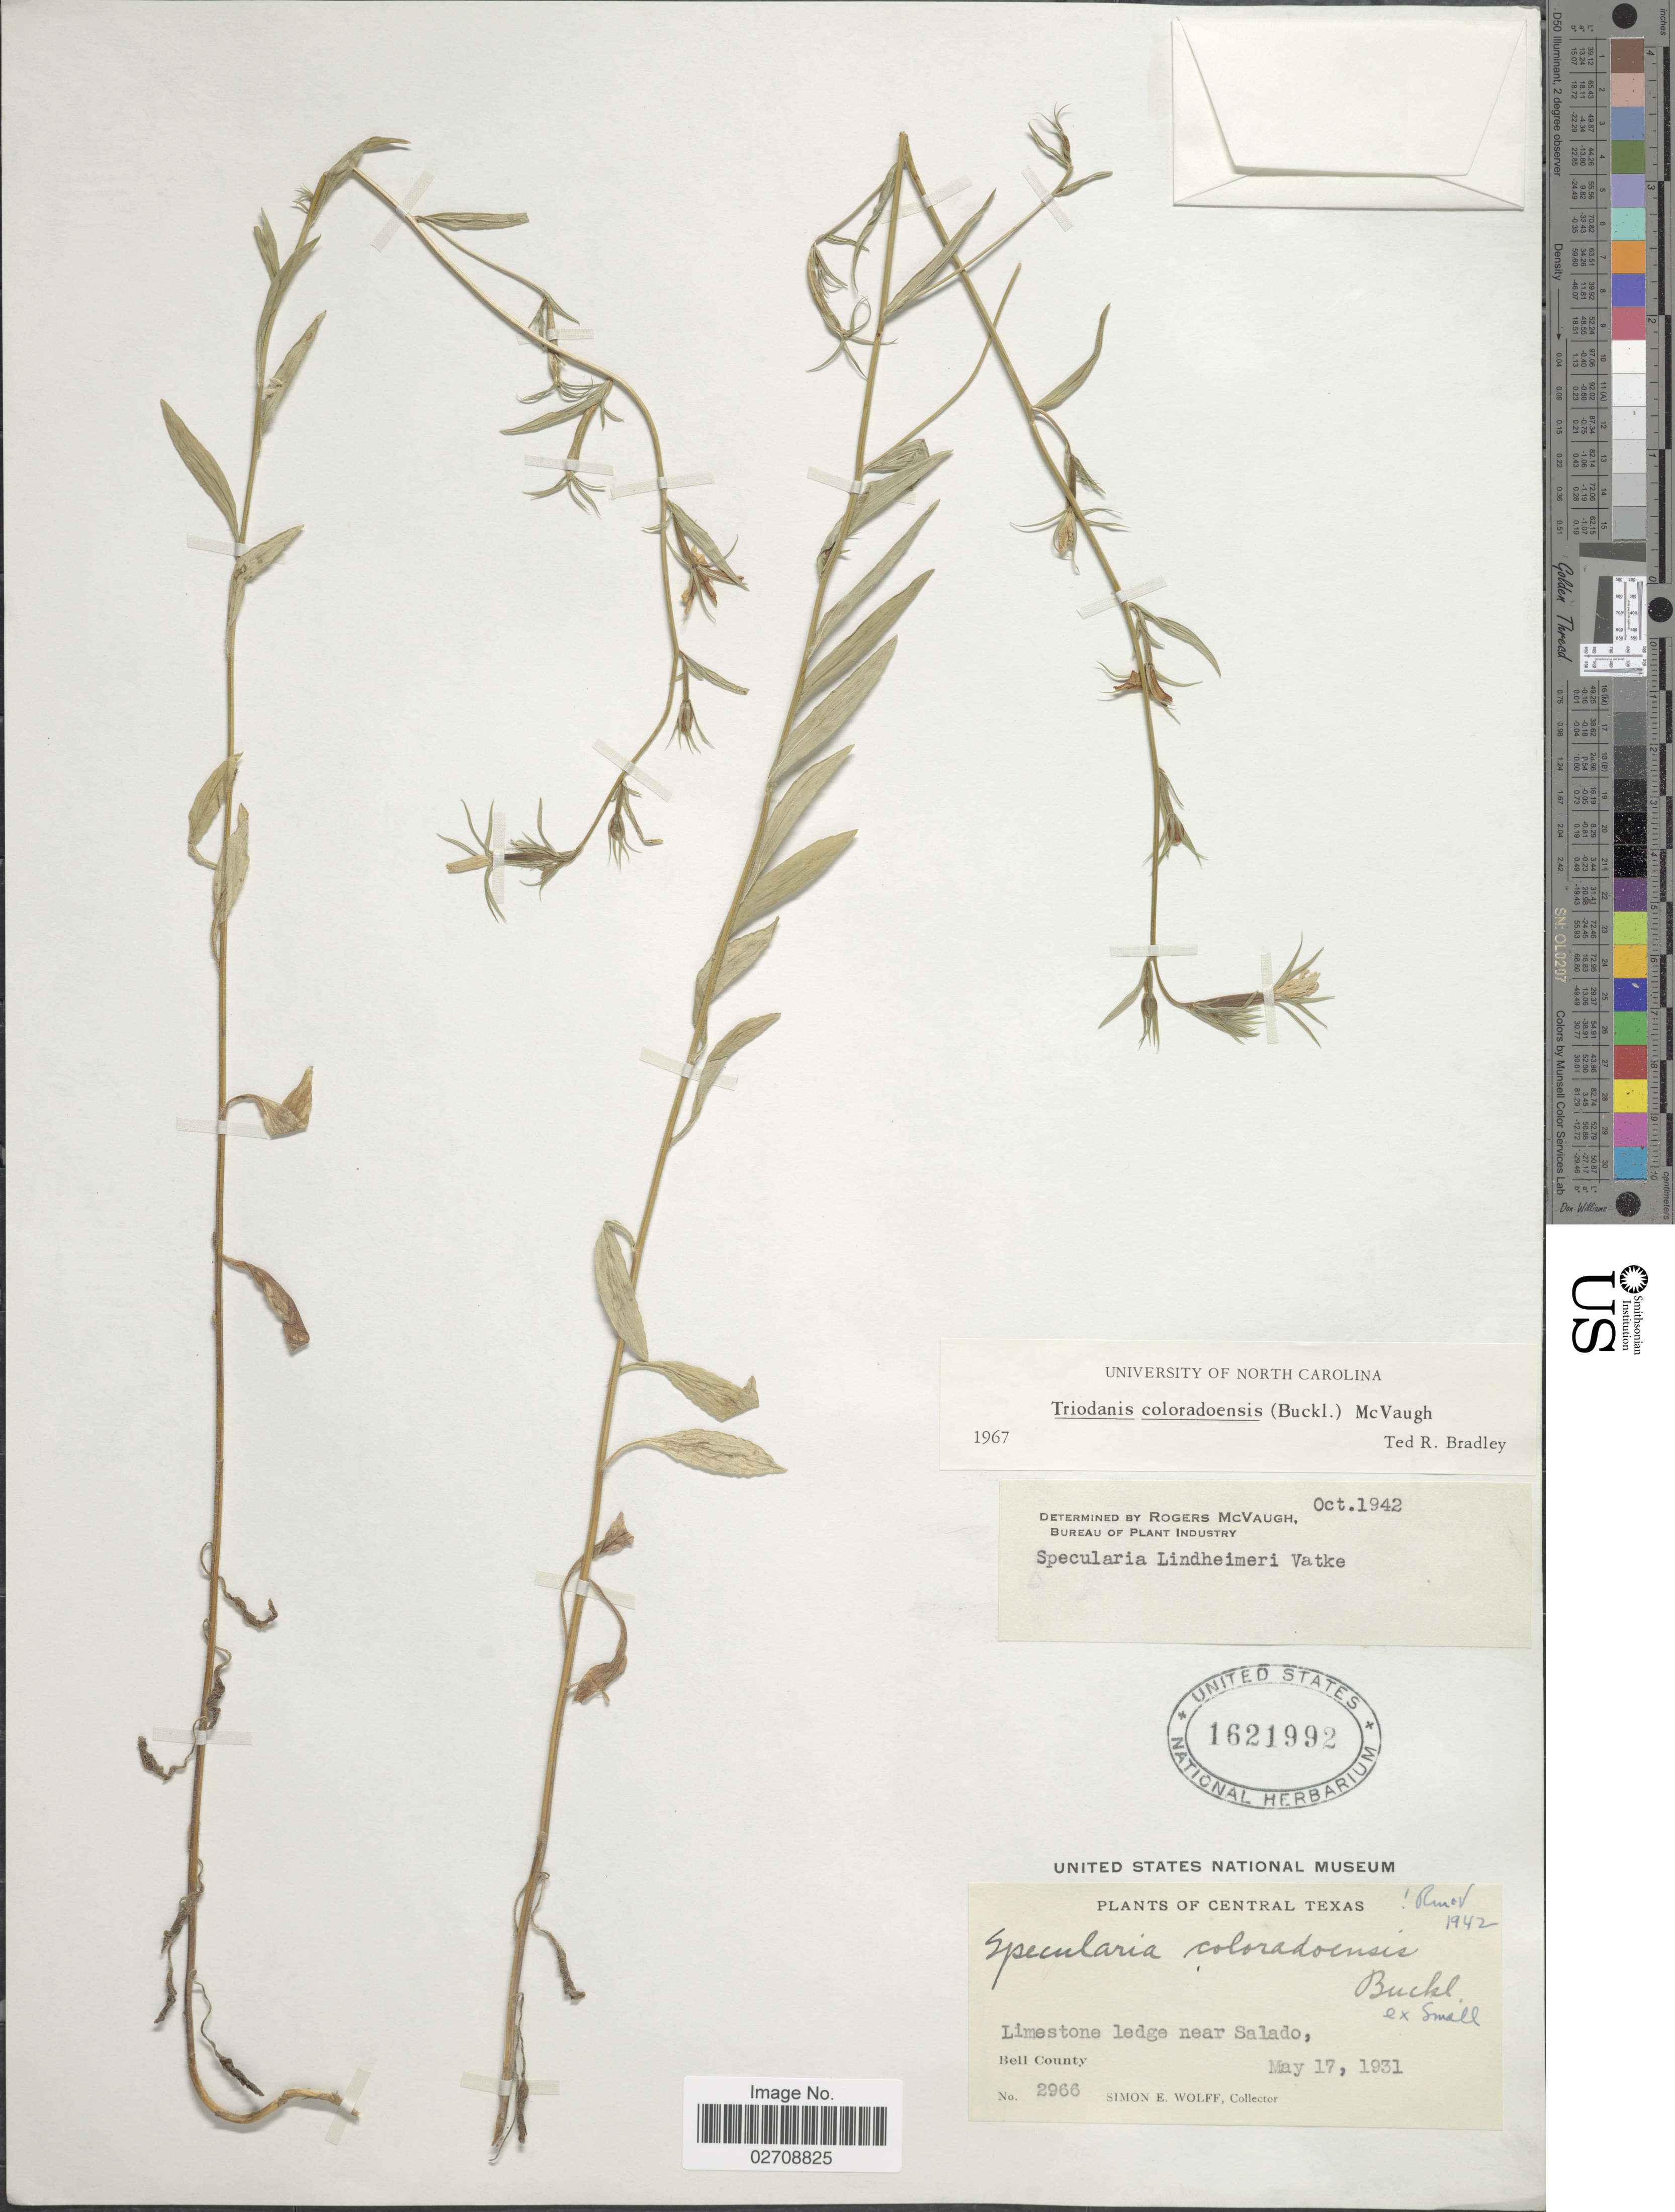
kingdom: Plantae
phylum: Tracheophyta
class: Magnoliopsida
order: Asterales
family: Campanulaceae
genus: Triodanis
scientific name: Triodanis coloradoensis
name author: (Buckley) McVaugh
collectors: S. E. Wolff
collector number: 2966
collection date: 1931-05-17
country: United States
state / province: Texas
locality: Central Texas, Limestone ledge near Salado, Bell County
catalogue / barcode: US 1621992